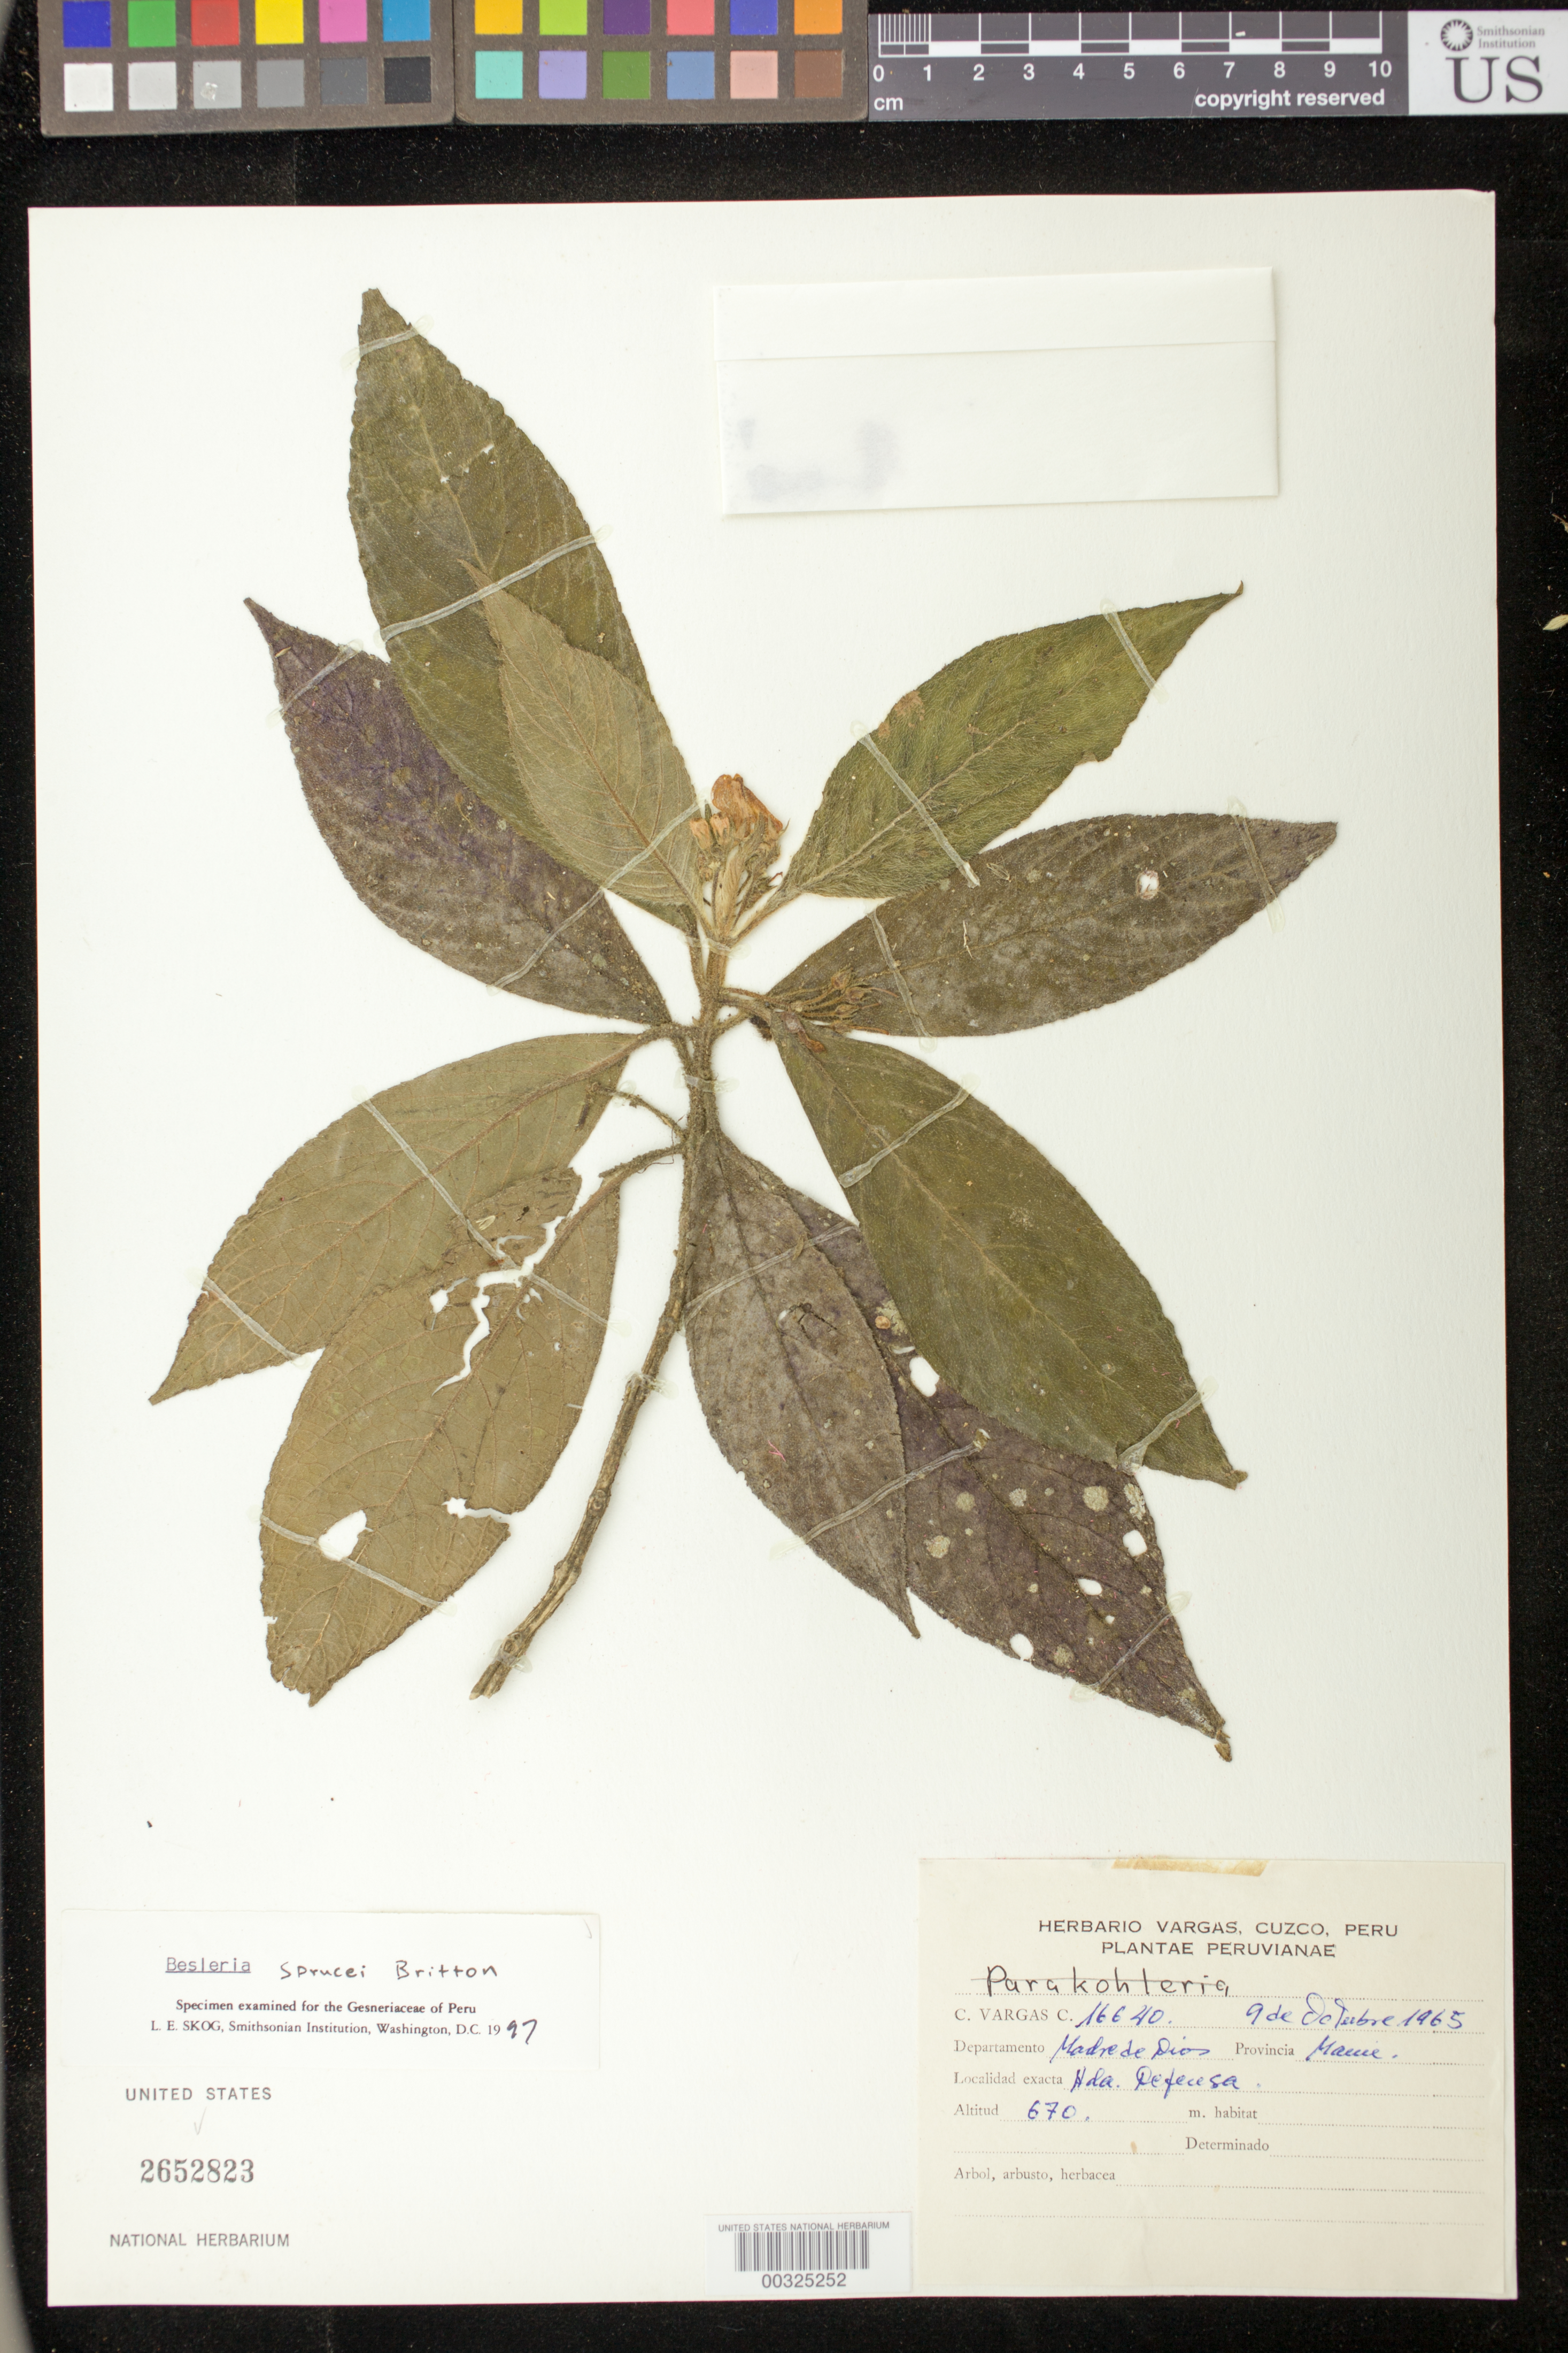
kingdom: Plantae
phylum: Tracheophyta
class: Magnoliopsida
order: Lamiales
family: Gesneriaceae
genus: Besleria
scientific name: Besleria sprucei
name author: Britton ex Rusby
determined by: Skog, Laurence E.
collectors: C. Vargas C.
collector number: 16640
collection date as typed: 09 Oct 1965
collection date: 1965-10-09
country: Peru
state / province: Madre de Dios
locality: Prov. Maecie; Hda. Defecesa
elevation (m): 670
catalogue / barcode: US 2652823